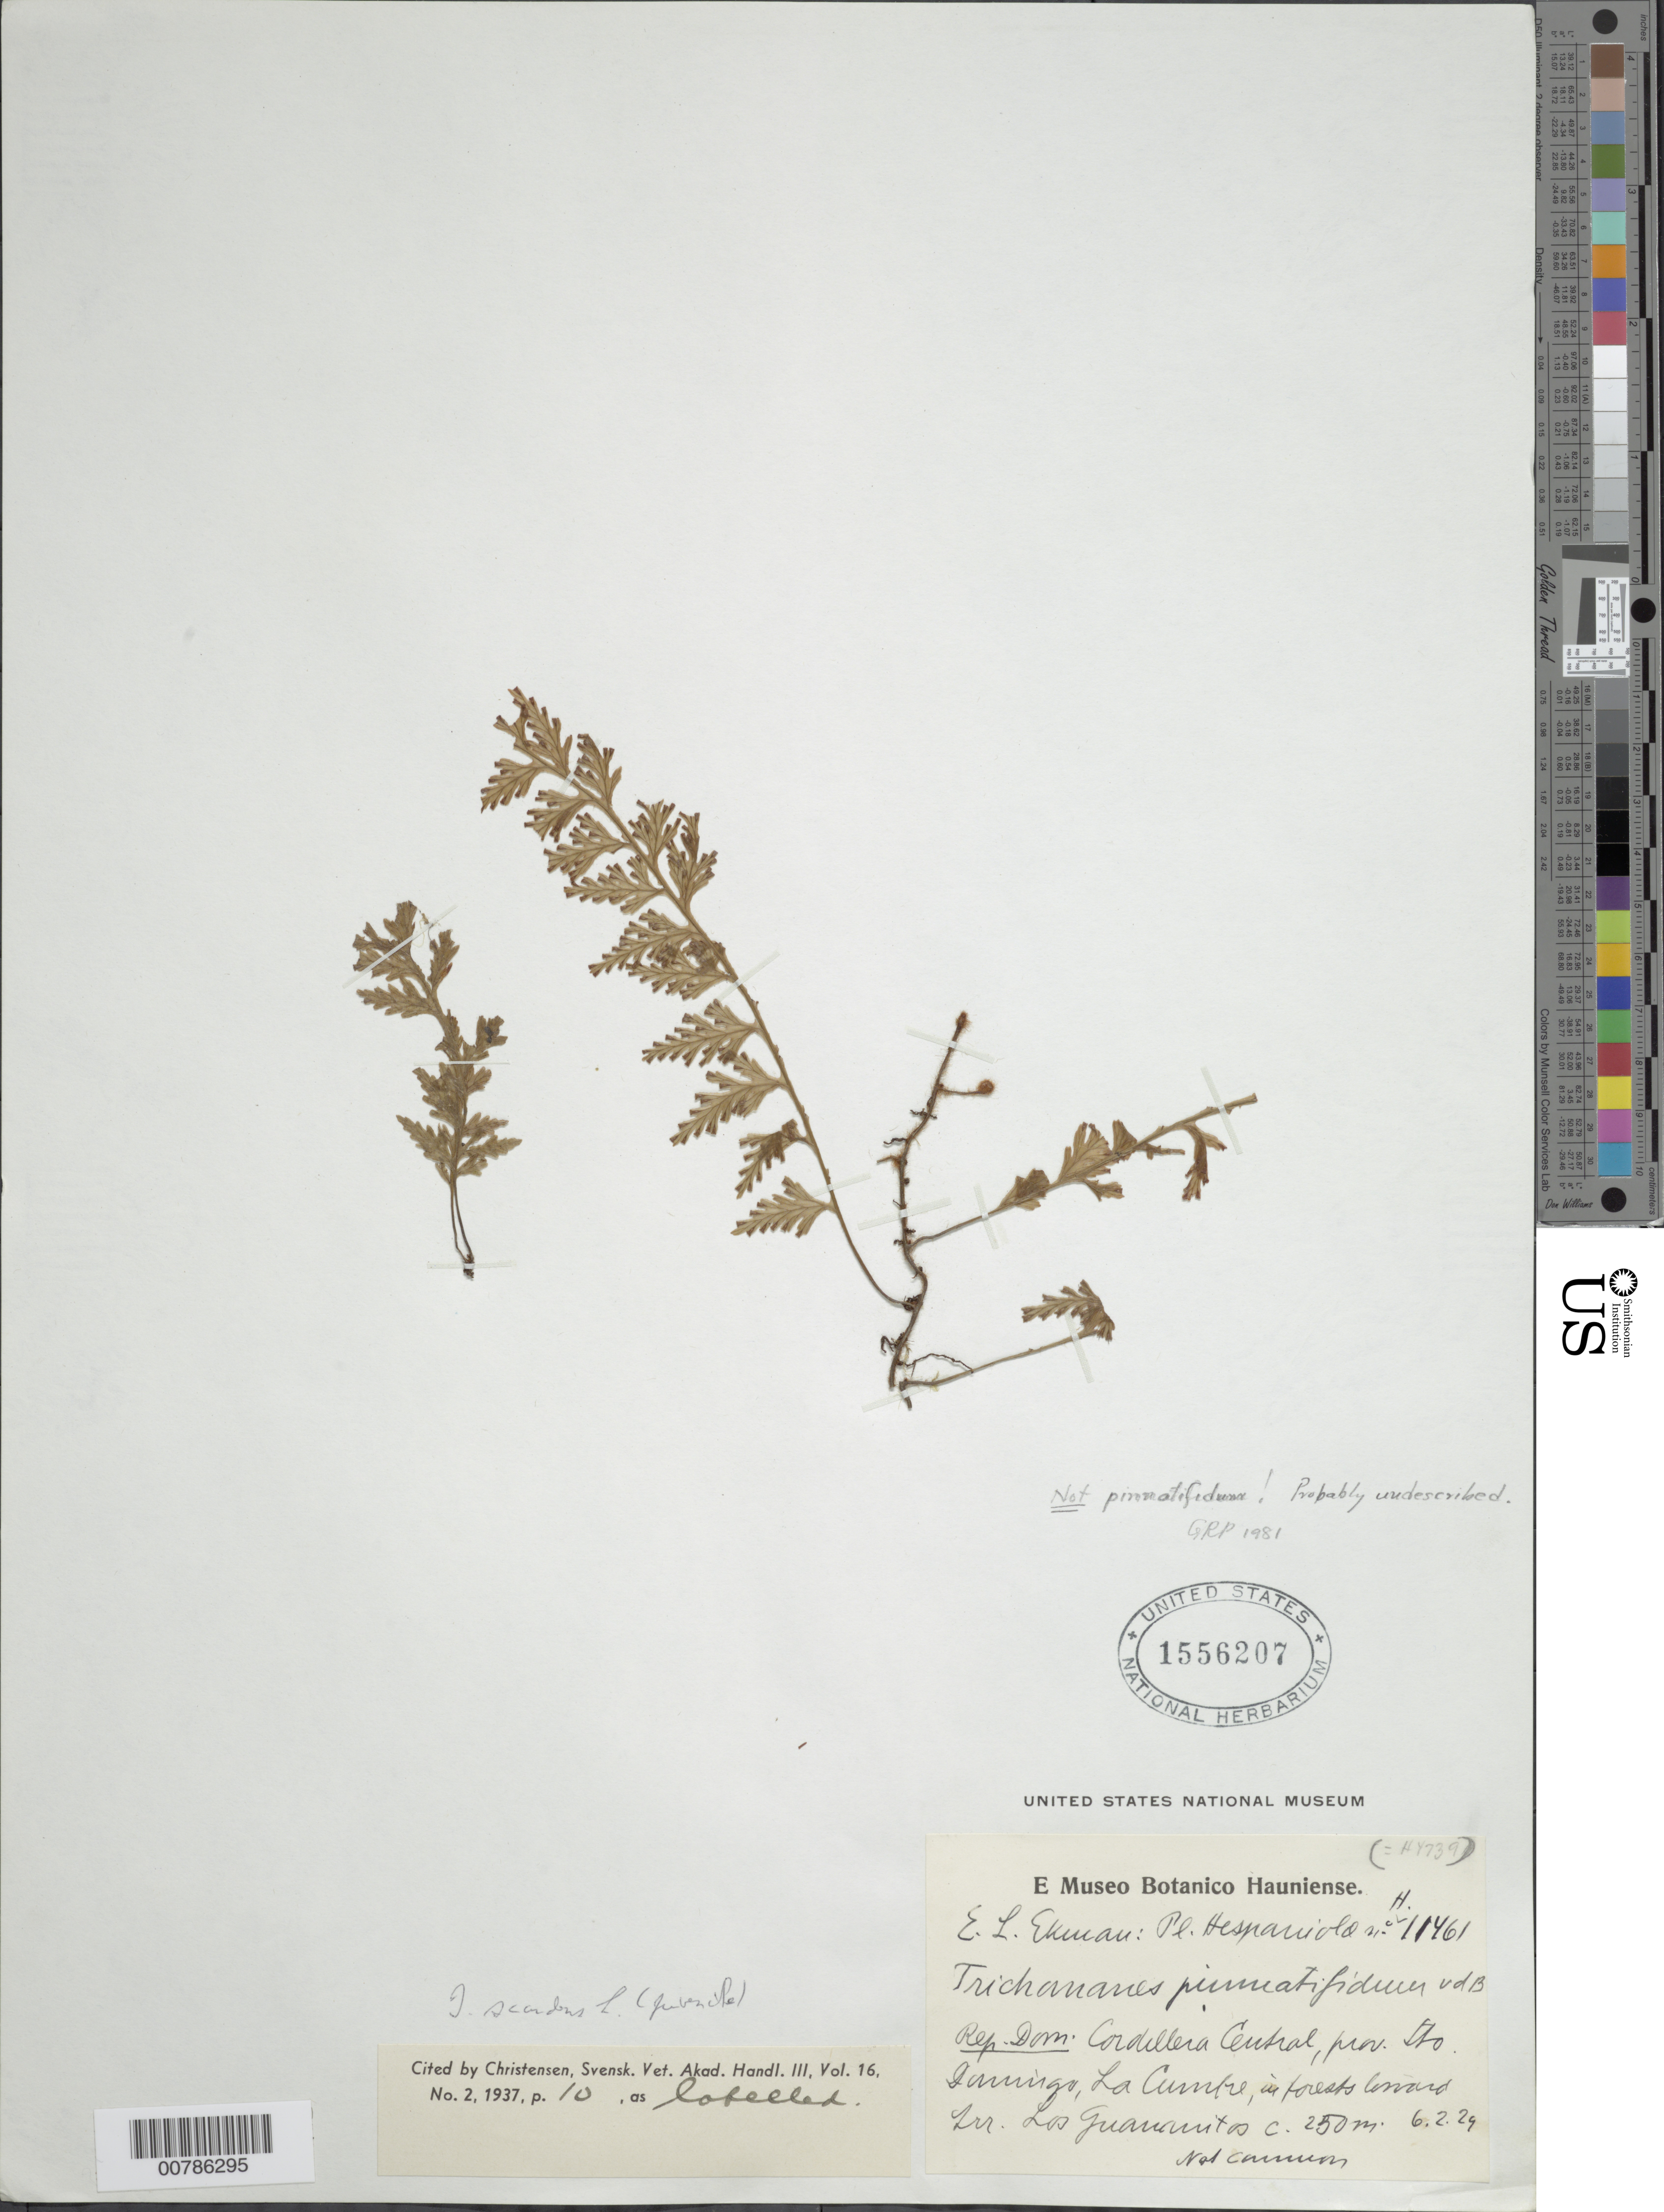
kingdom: Plantae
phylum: Tracheophyta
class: Polypodiopsida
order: Hymenophyllales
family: Hymenophyllaceae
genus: Trichomanes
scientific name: Trichomanes scandens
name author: L.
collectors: E. L. Ekman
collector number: H 11461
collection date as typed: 06 Feb 1929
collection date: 1929-02-06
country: Dominican Republic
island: Hispaniola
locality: Cordillera Central, La Cumbre, Los Guanunitos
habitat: In forests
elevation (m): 250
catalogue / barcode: US 1556207